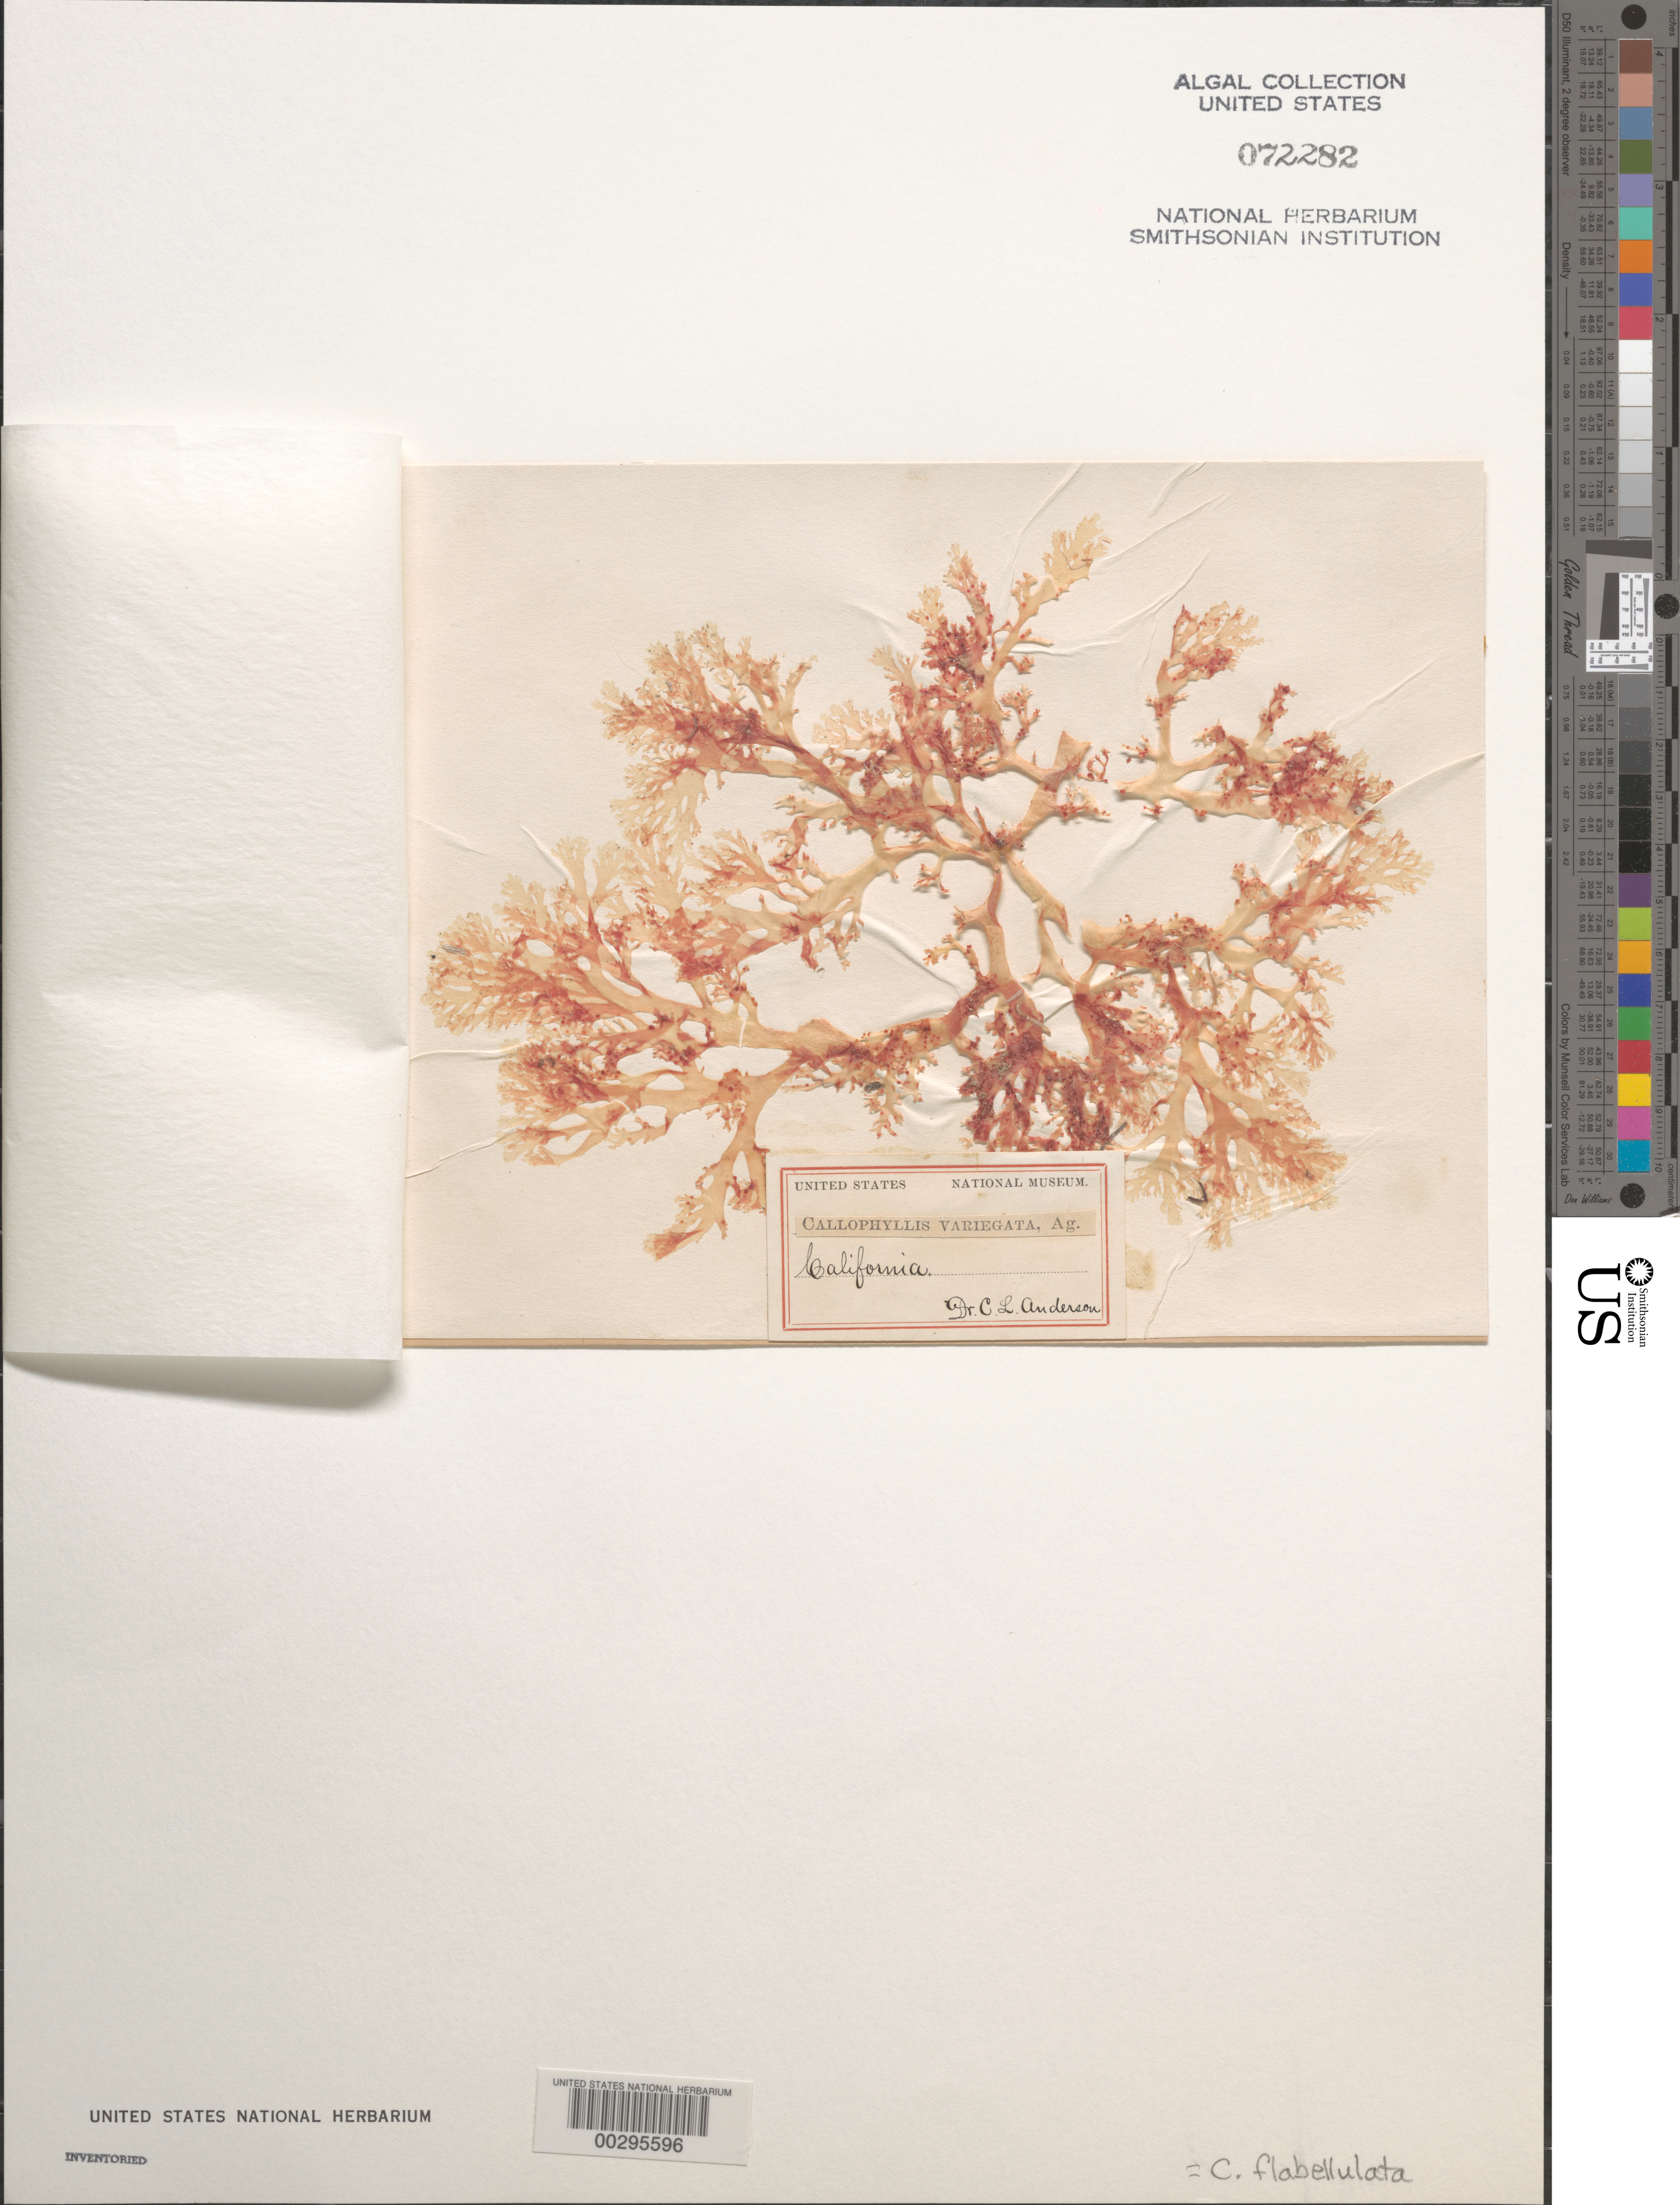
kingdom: Plantae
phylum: Rhodophyta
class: Florideophyceae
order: Gigartinales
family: Kallymeniaceae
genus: Callophyllis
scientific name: Callophyllis flabellulata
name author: Harv.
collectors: C. L. Anderson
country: United States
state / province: California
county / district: San Diego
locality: False Bay, San Diego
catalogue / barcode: US 72282